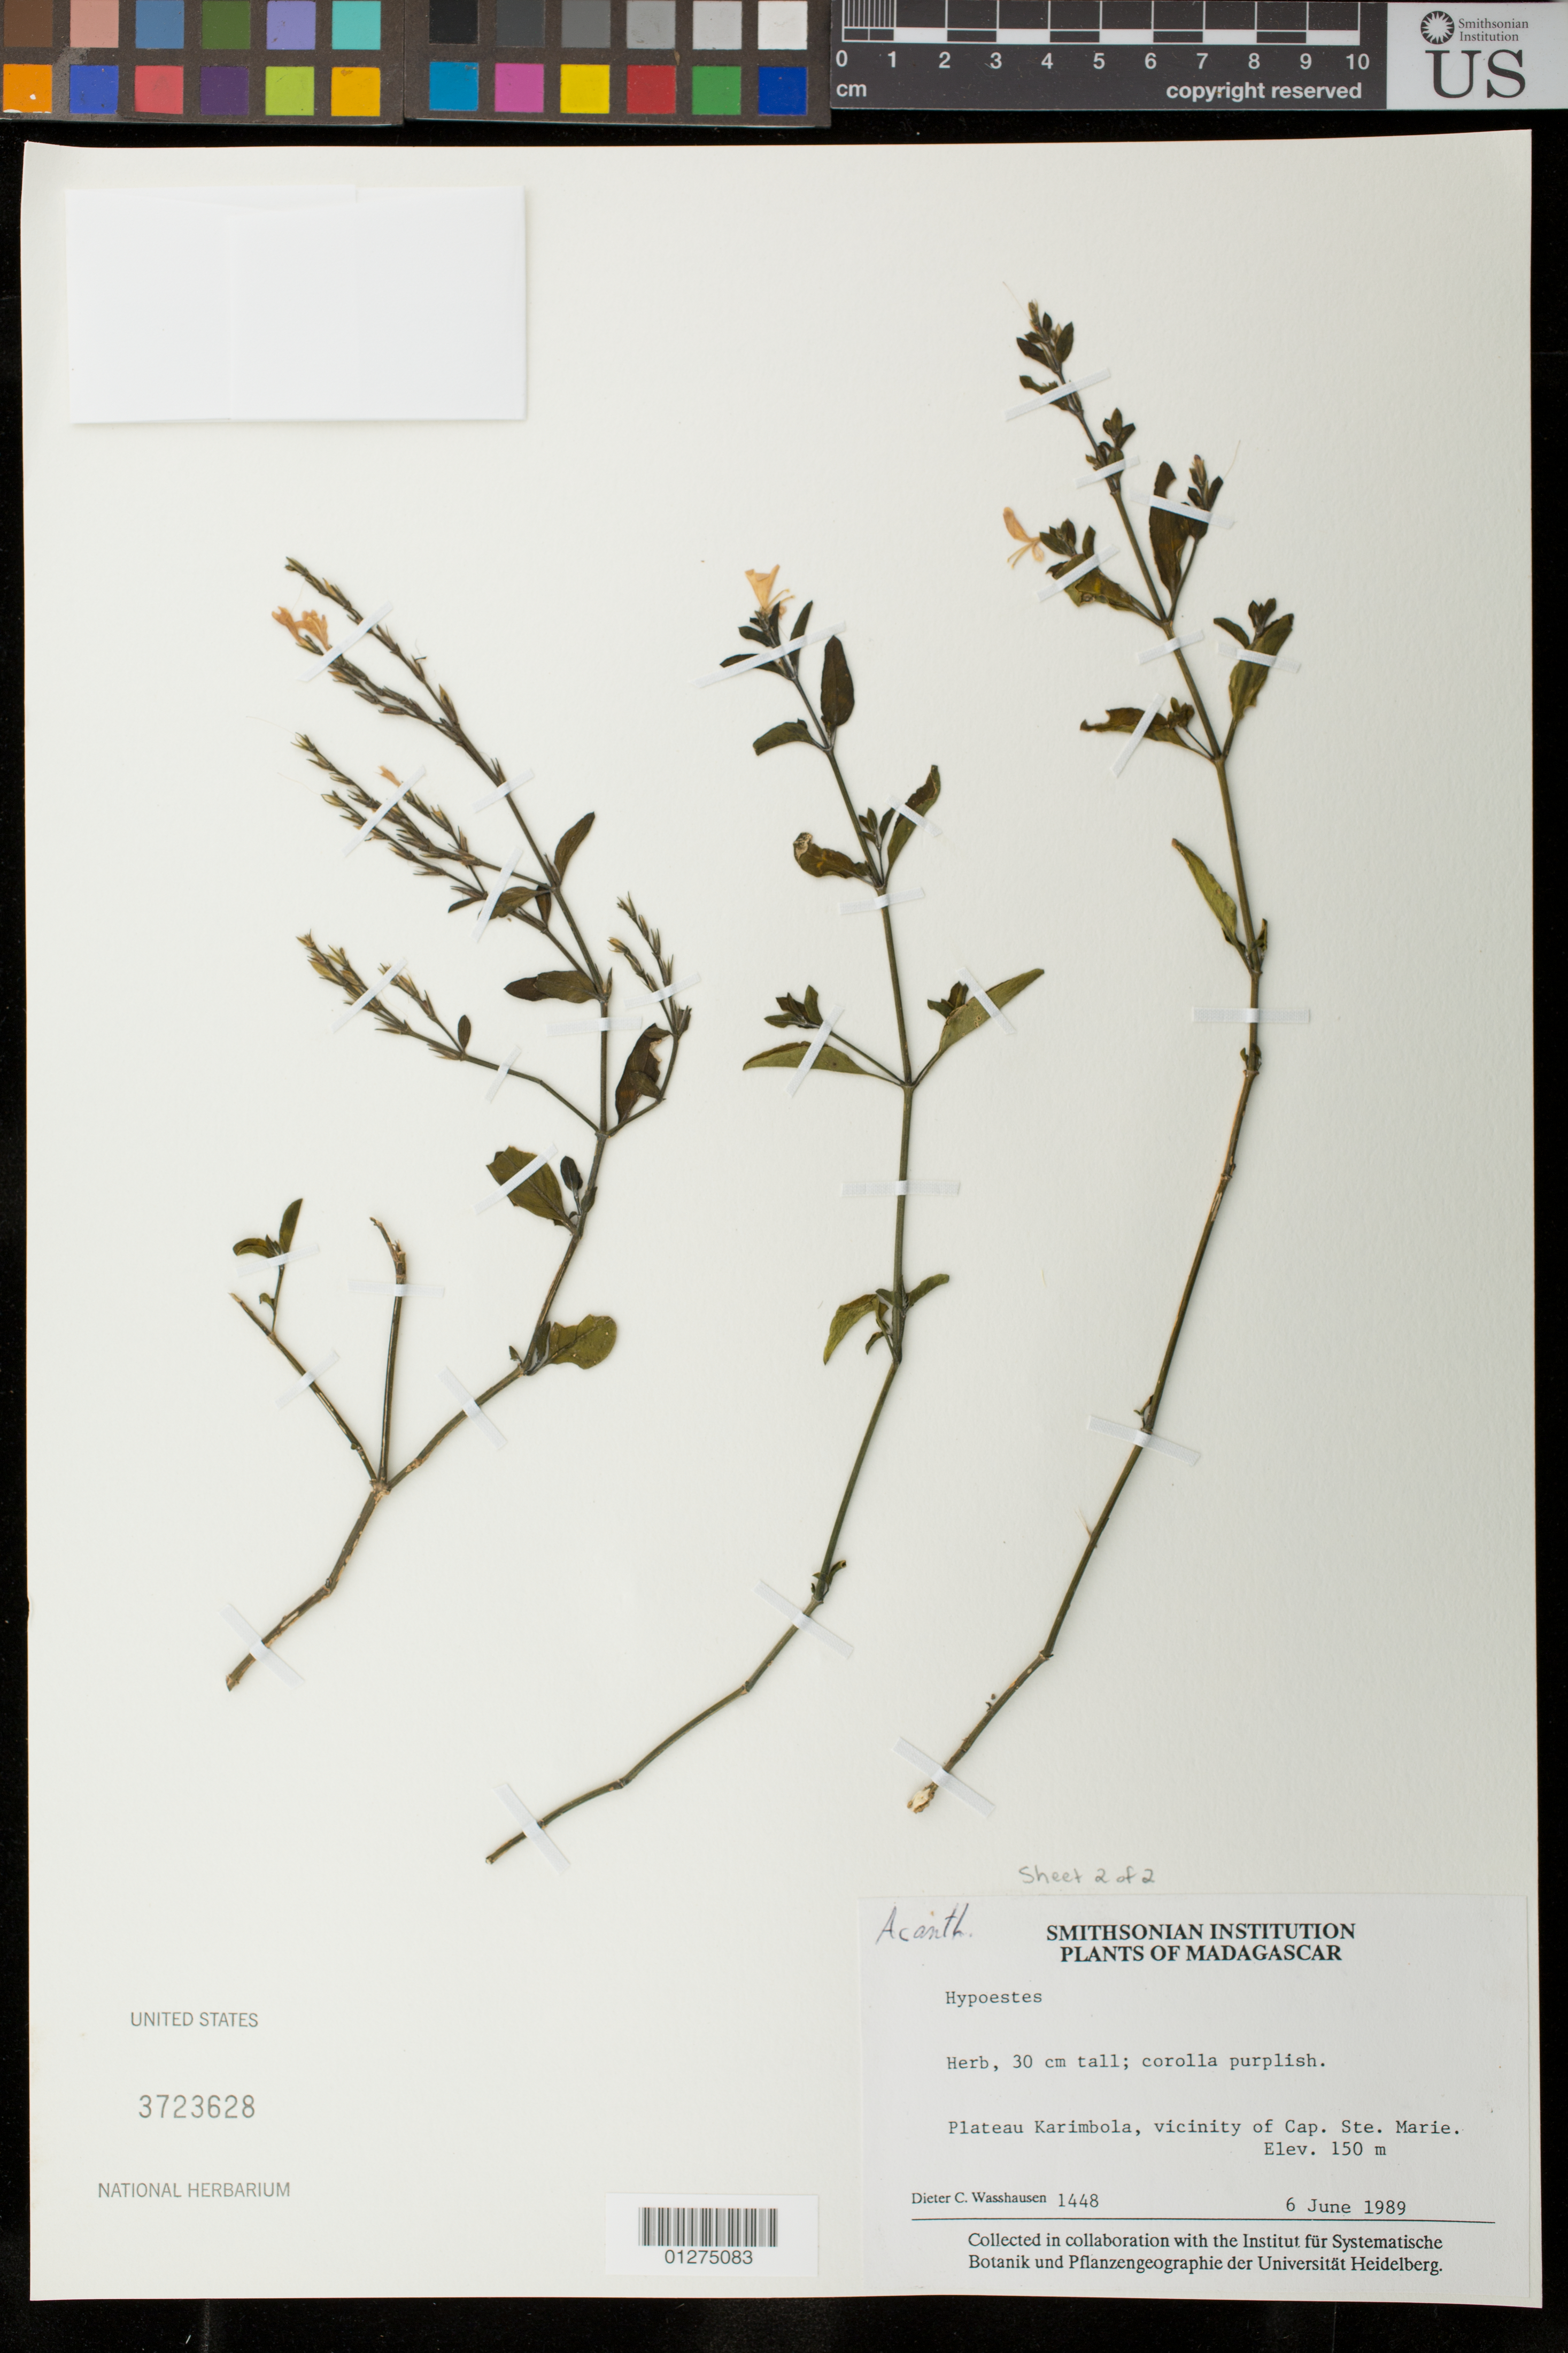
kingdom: Plantae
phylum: Tracheophyta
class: Magnoliopsida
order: Lamiales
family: Acanthaceae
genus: Hypoestes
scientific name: Hypoestes sp.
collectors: D. C. Wasshausen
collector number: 1448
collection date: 1987-06-06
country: Madagascar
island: Madagascar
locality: Plateau Karimbola, vicinity of Cap. Ste. Marie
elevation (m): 150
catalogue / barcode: US 3723628